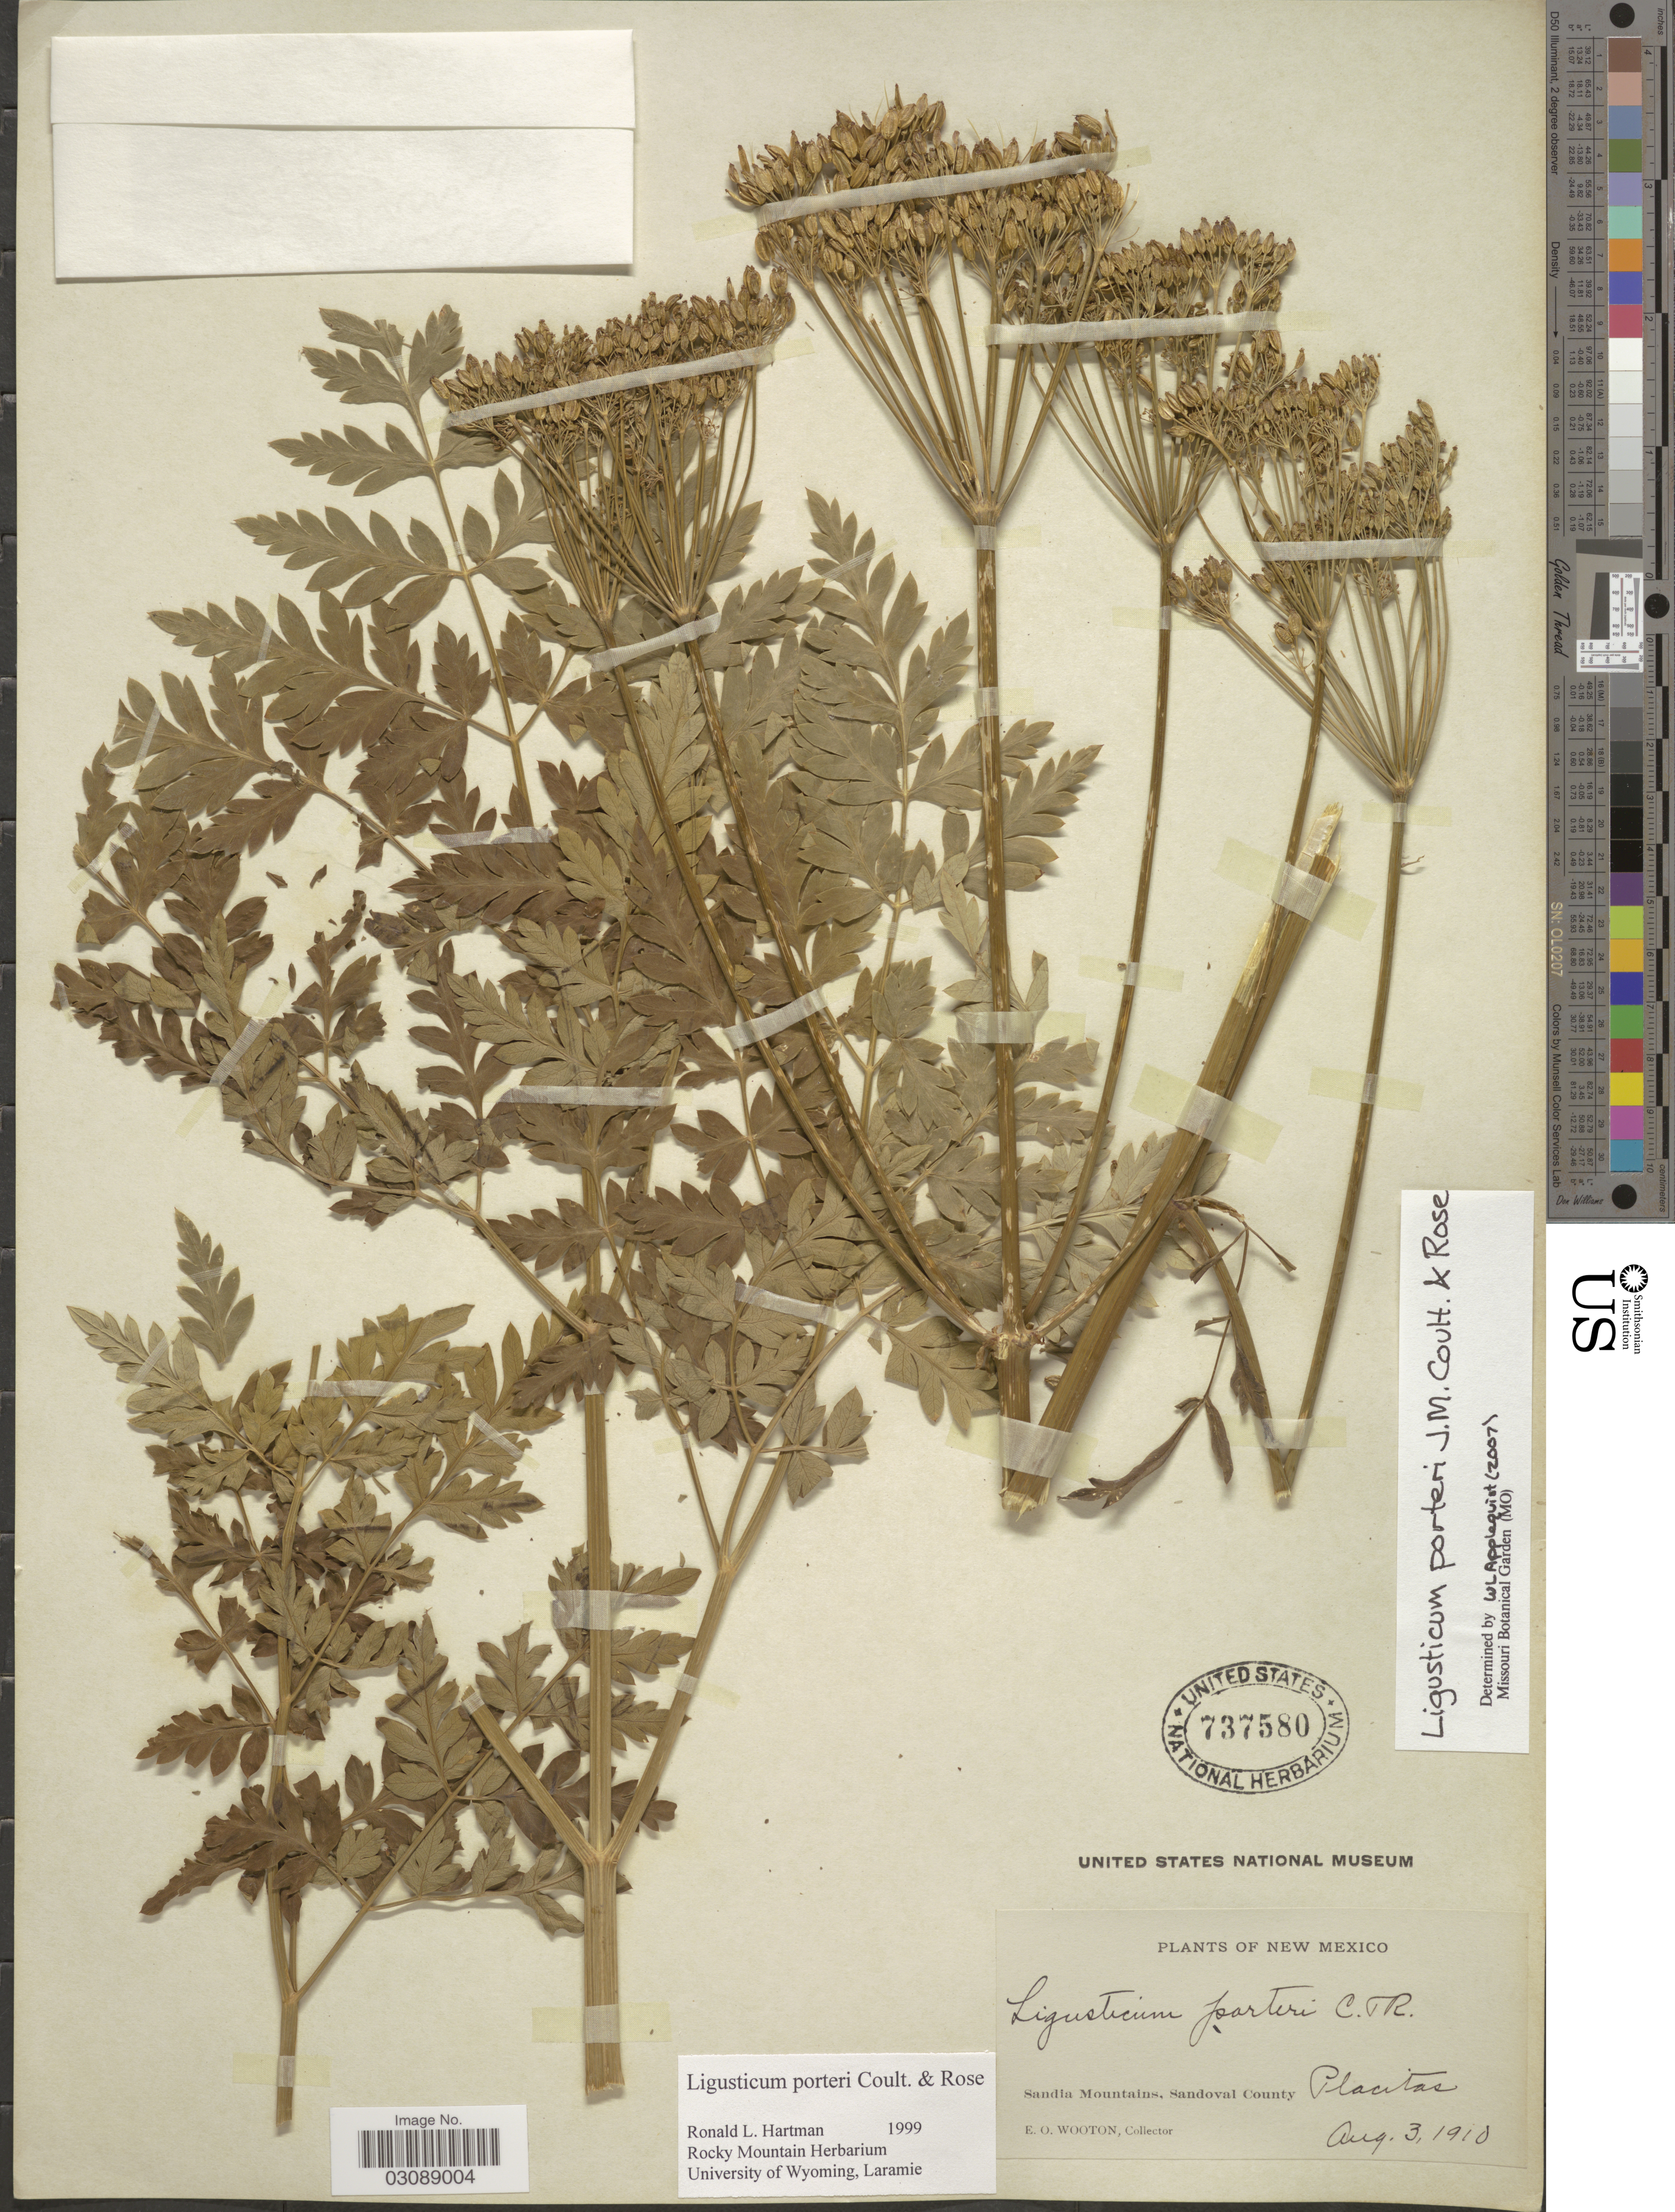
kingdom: Plantae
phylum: Tracheophyta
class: Magnoliopsida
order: Apiales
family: Apiaceae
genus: Ligusticum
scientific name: Ligusticum porteri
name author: J.M. Coult. & Rose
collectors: E. O. Wooton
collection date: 1910-08-03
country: United States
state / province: New Mexico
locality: Sandia Mountains, Sandoval County. Placitas.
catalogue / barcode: US 737580